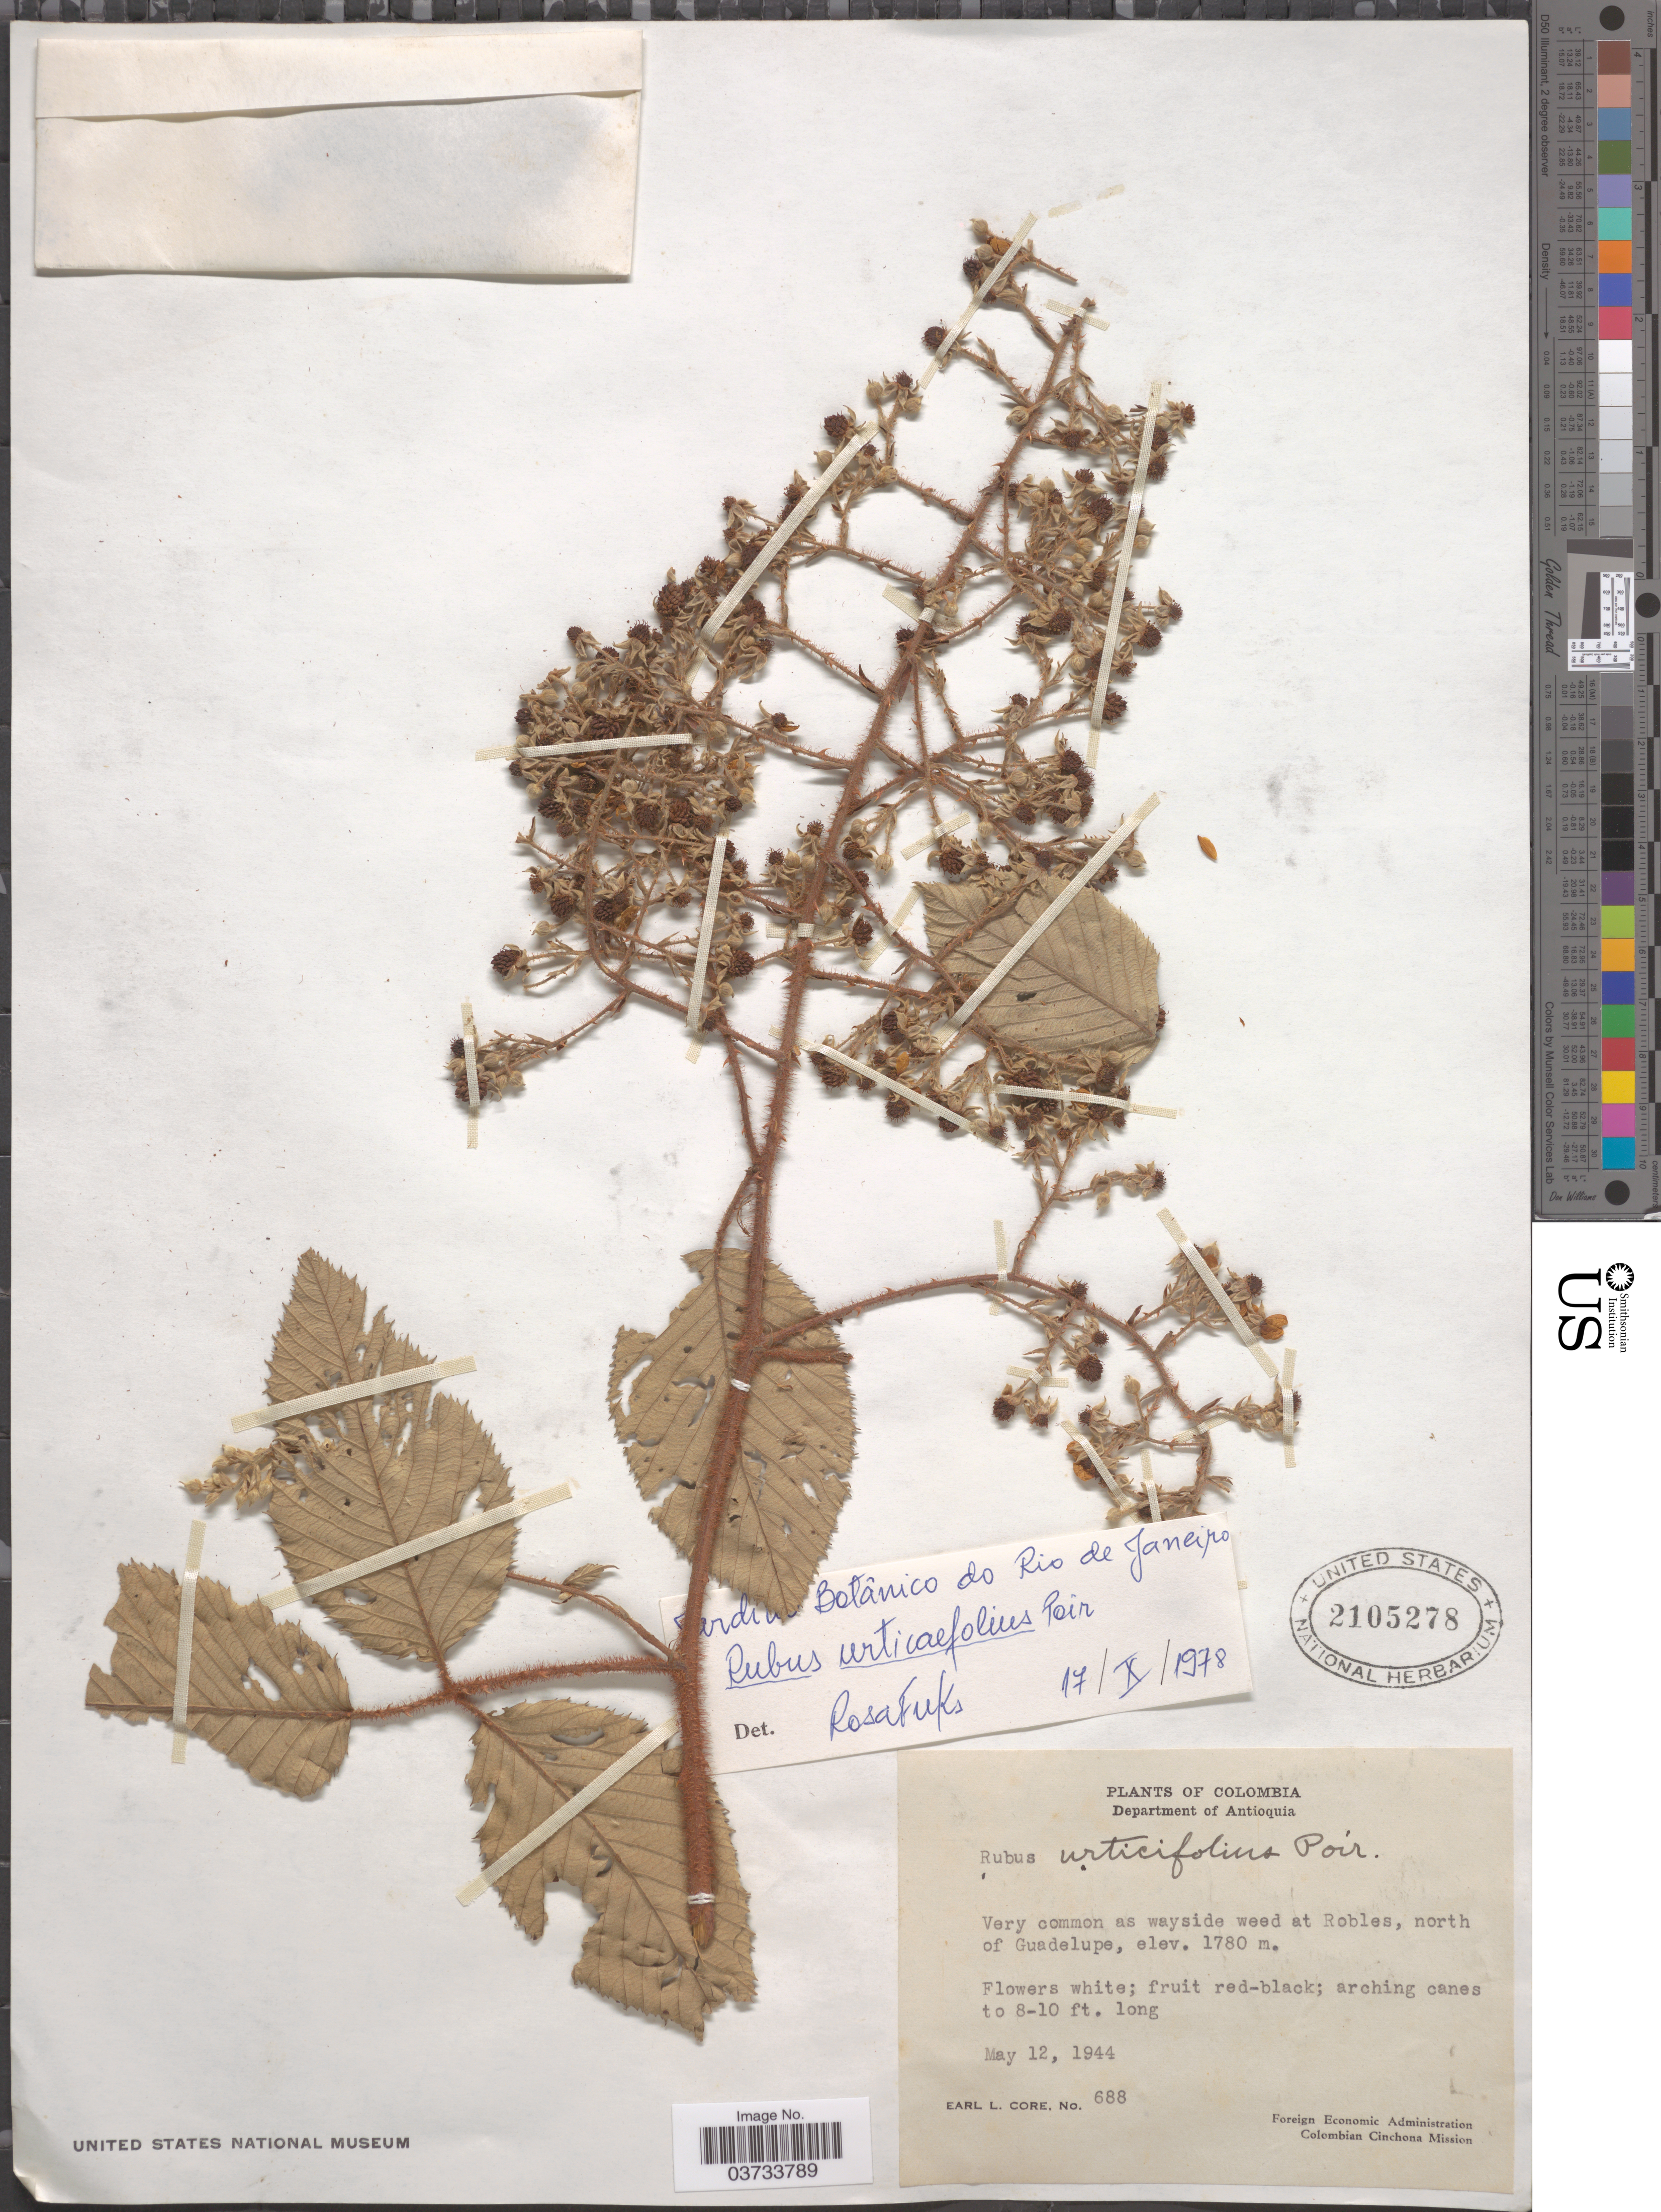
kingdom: Plantae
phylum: Tracheophyta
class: Magnoliopsida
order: Rosales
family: Rosaceae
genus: Rubus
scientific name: Rubus urticifolius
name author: Poir.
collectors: E. L. Core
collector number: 688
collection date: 1944-05-12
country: Colombia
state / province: Antioquia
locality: Department of Antioquia. At Robles, north of Guadelupe.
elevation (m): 1780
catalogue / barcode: US 2105278